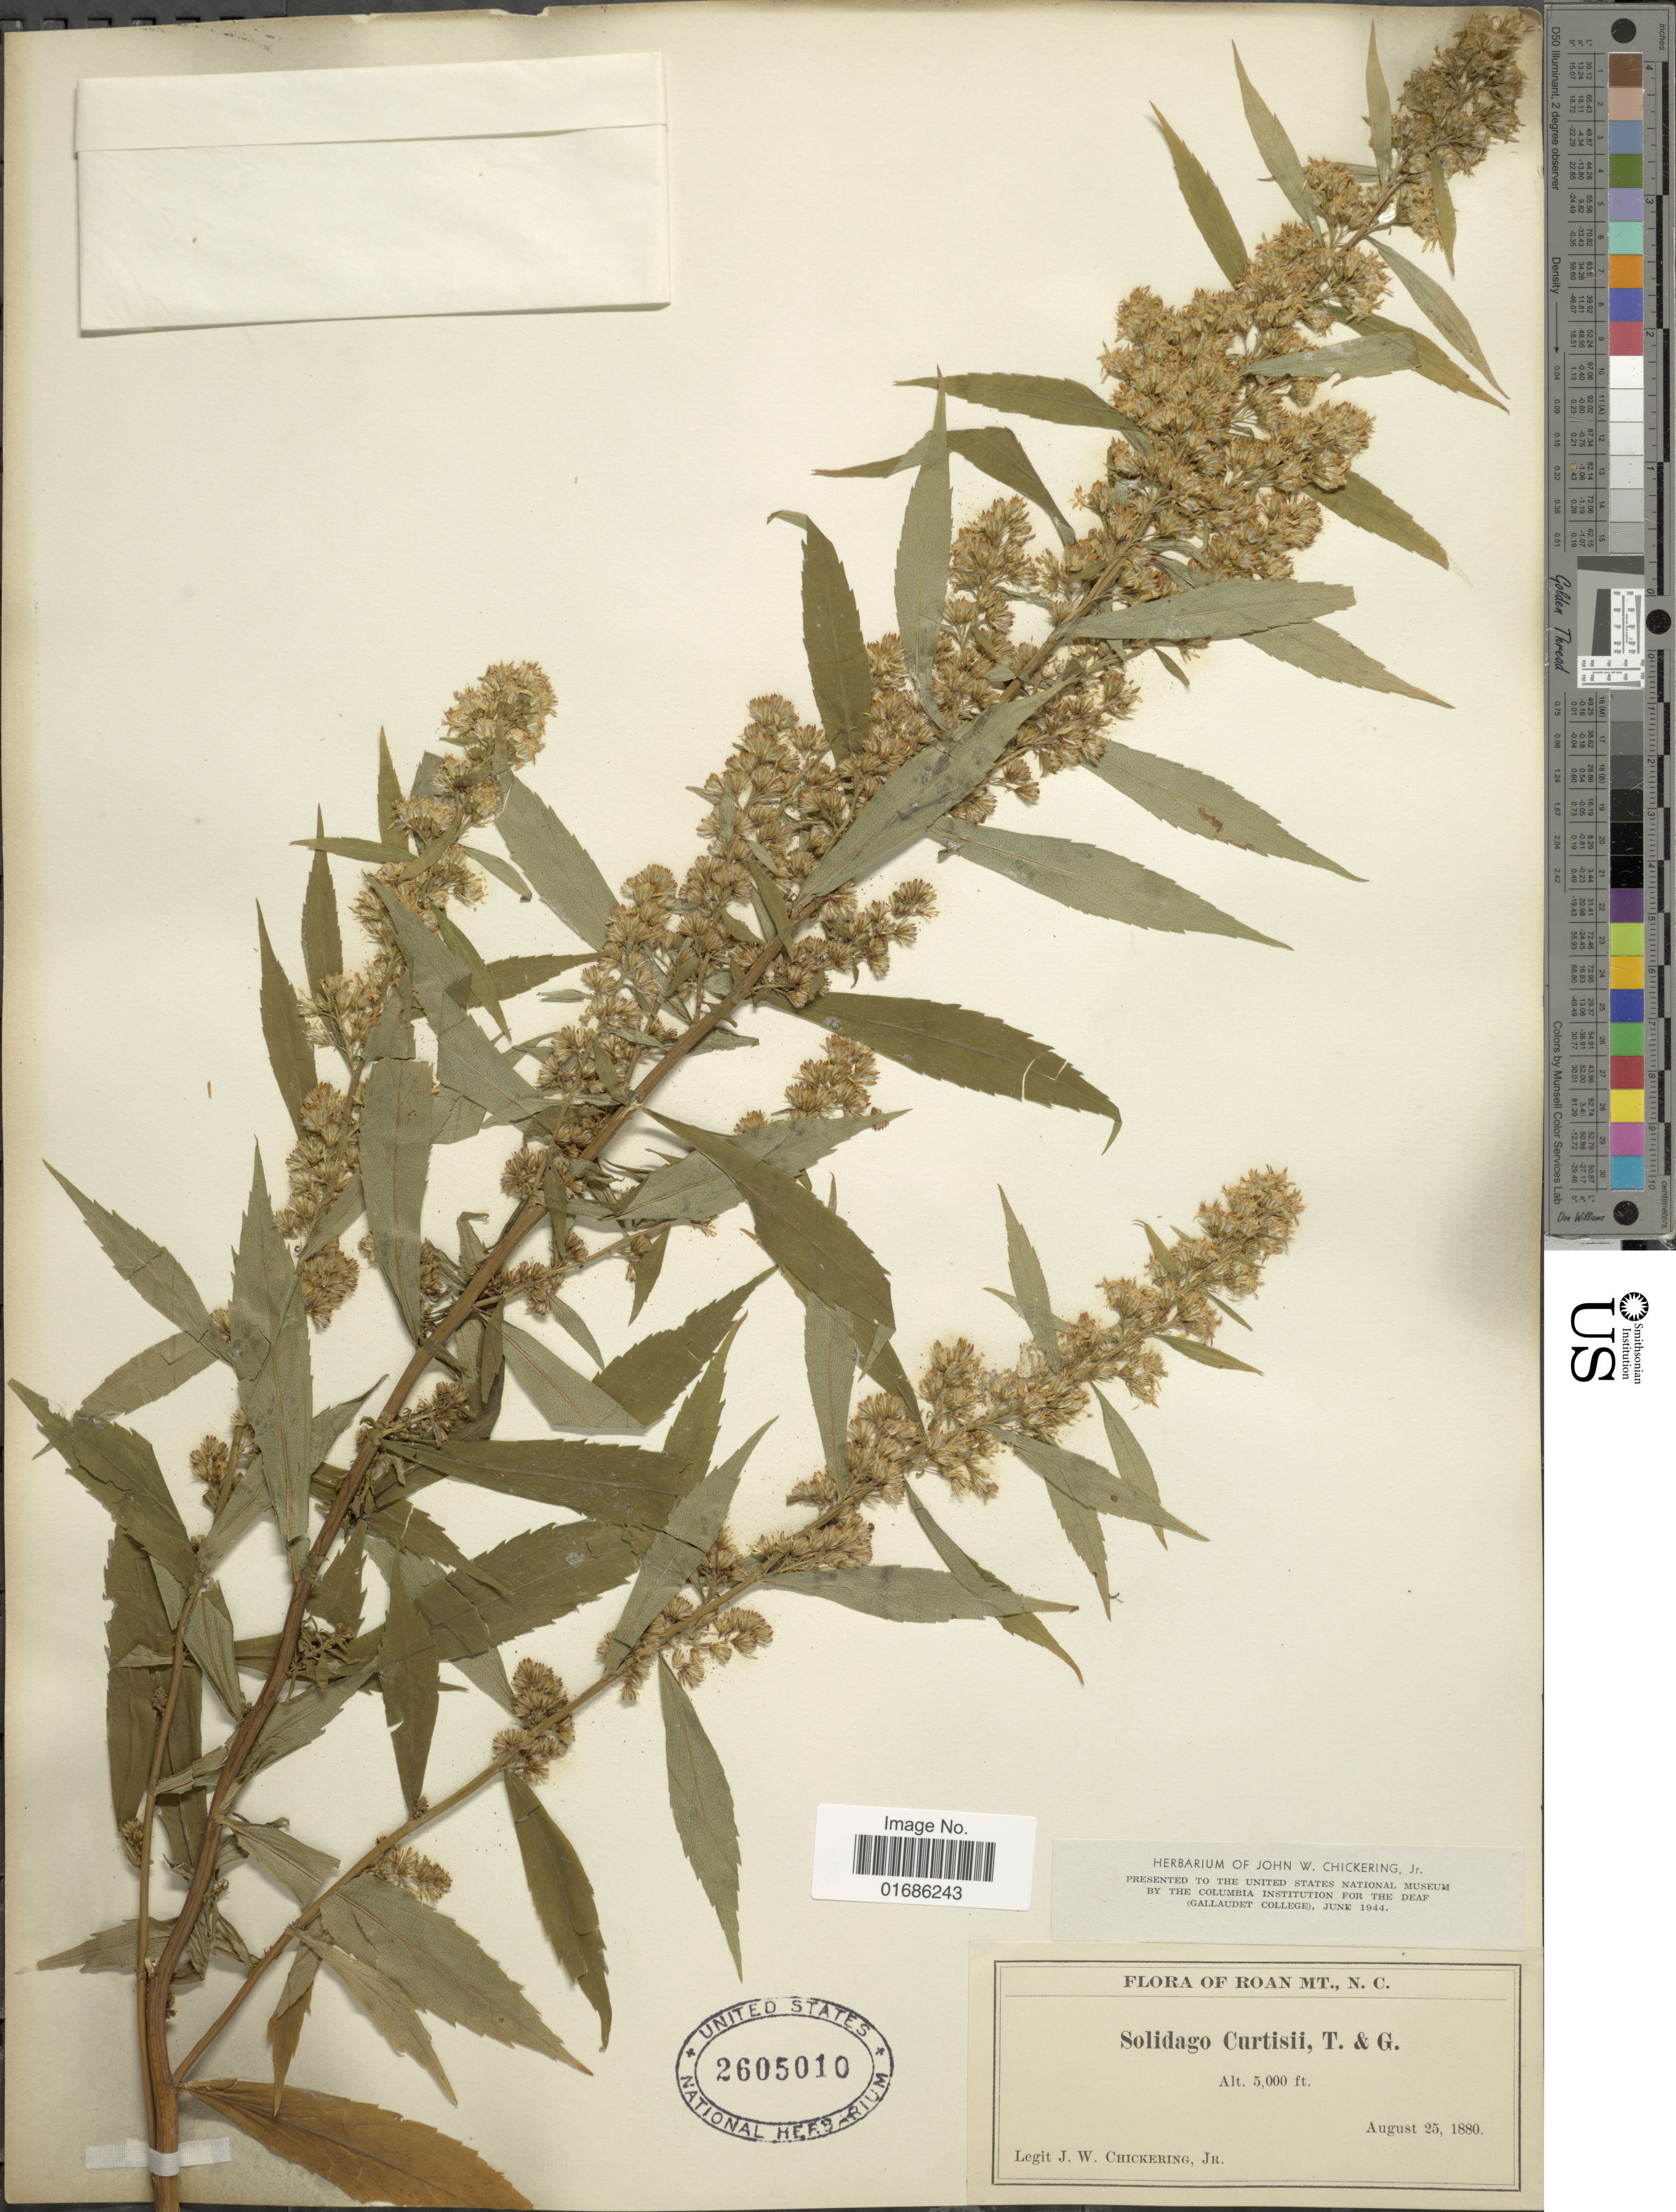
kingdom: Plantae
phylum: Tracheophyta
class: Magnoliopsida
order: Asterales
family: Asteraceae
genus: Solidago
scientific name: Solidago curtisii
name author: Torr. & A. Gray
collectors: J. W. Chickering Jr.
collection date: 1880-08-25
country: United States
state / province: North Carolina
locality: Roan Mt.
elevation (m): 1524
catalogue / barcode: US 2605010